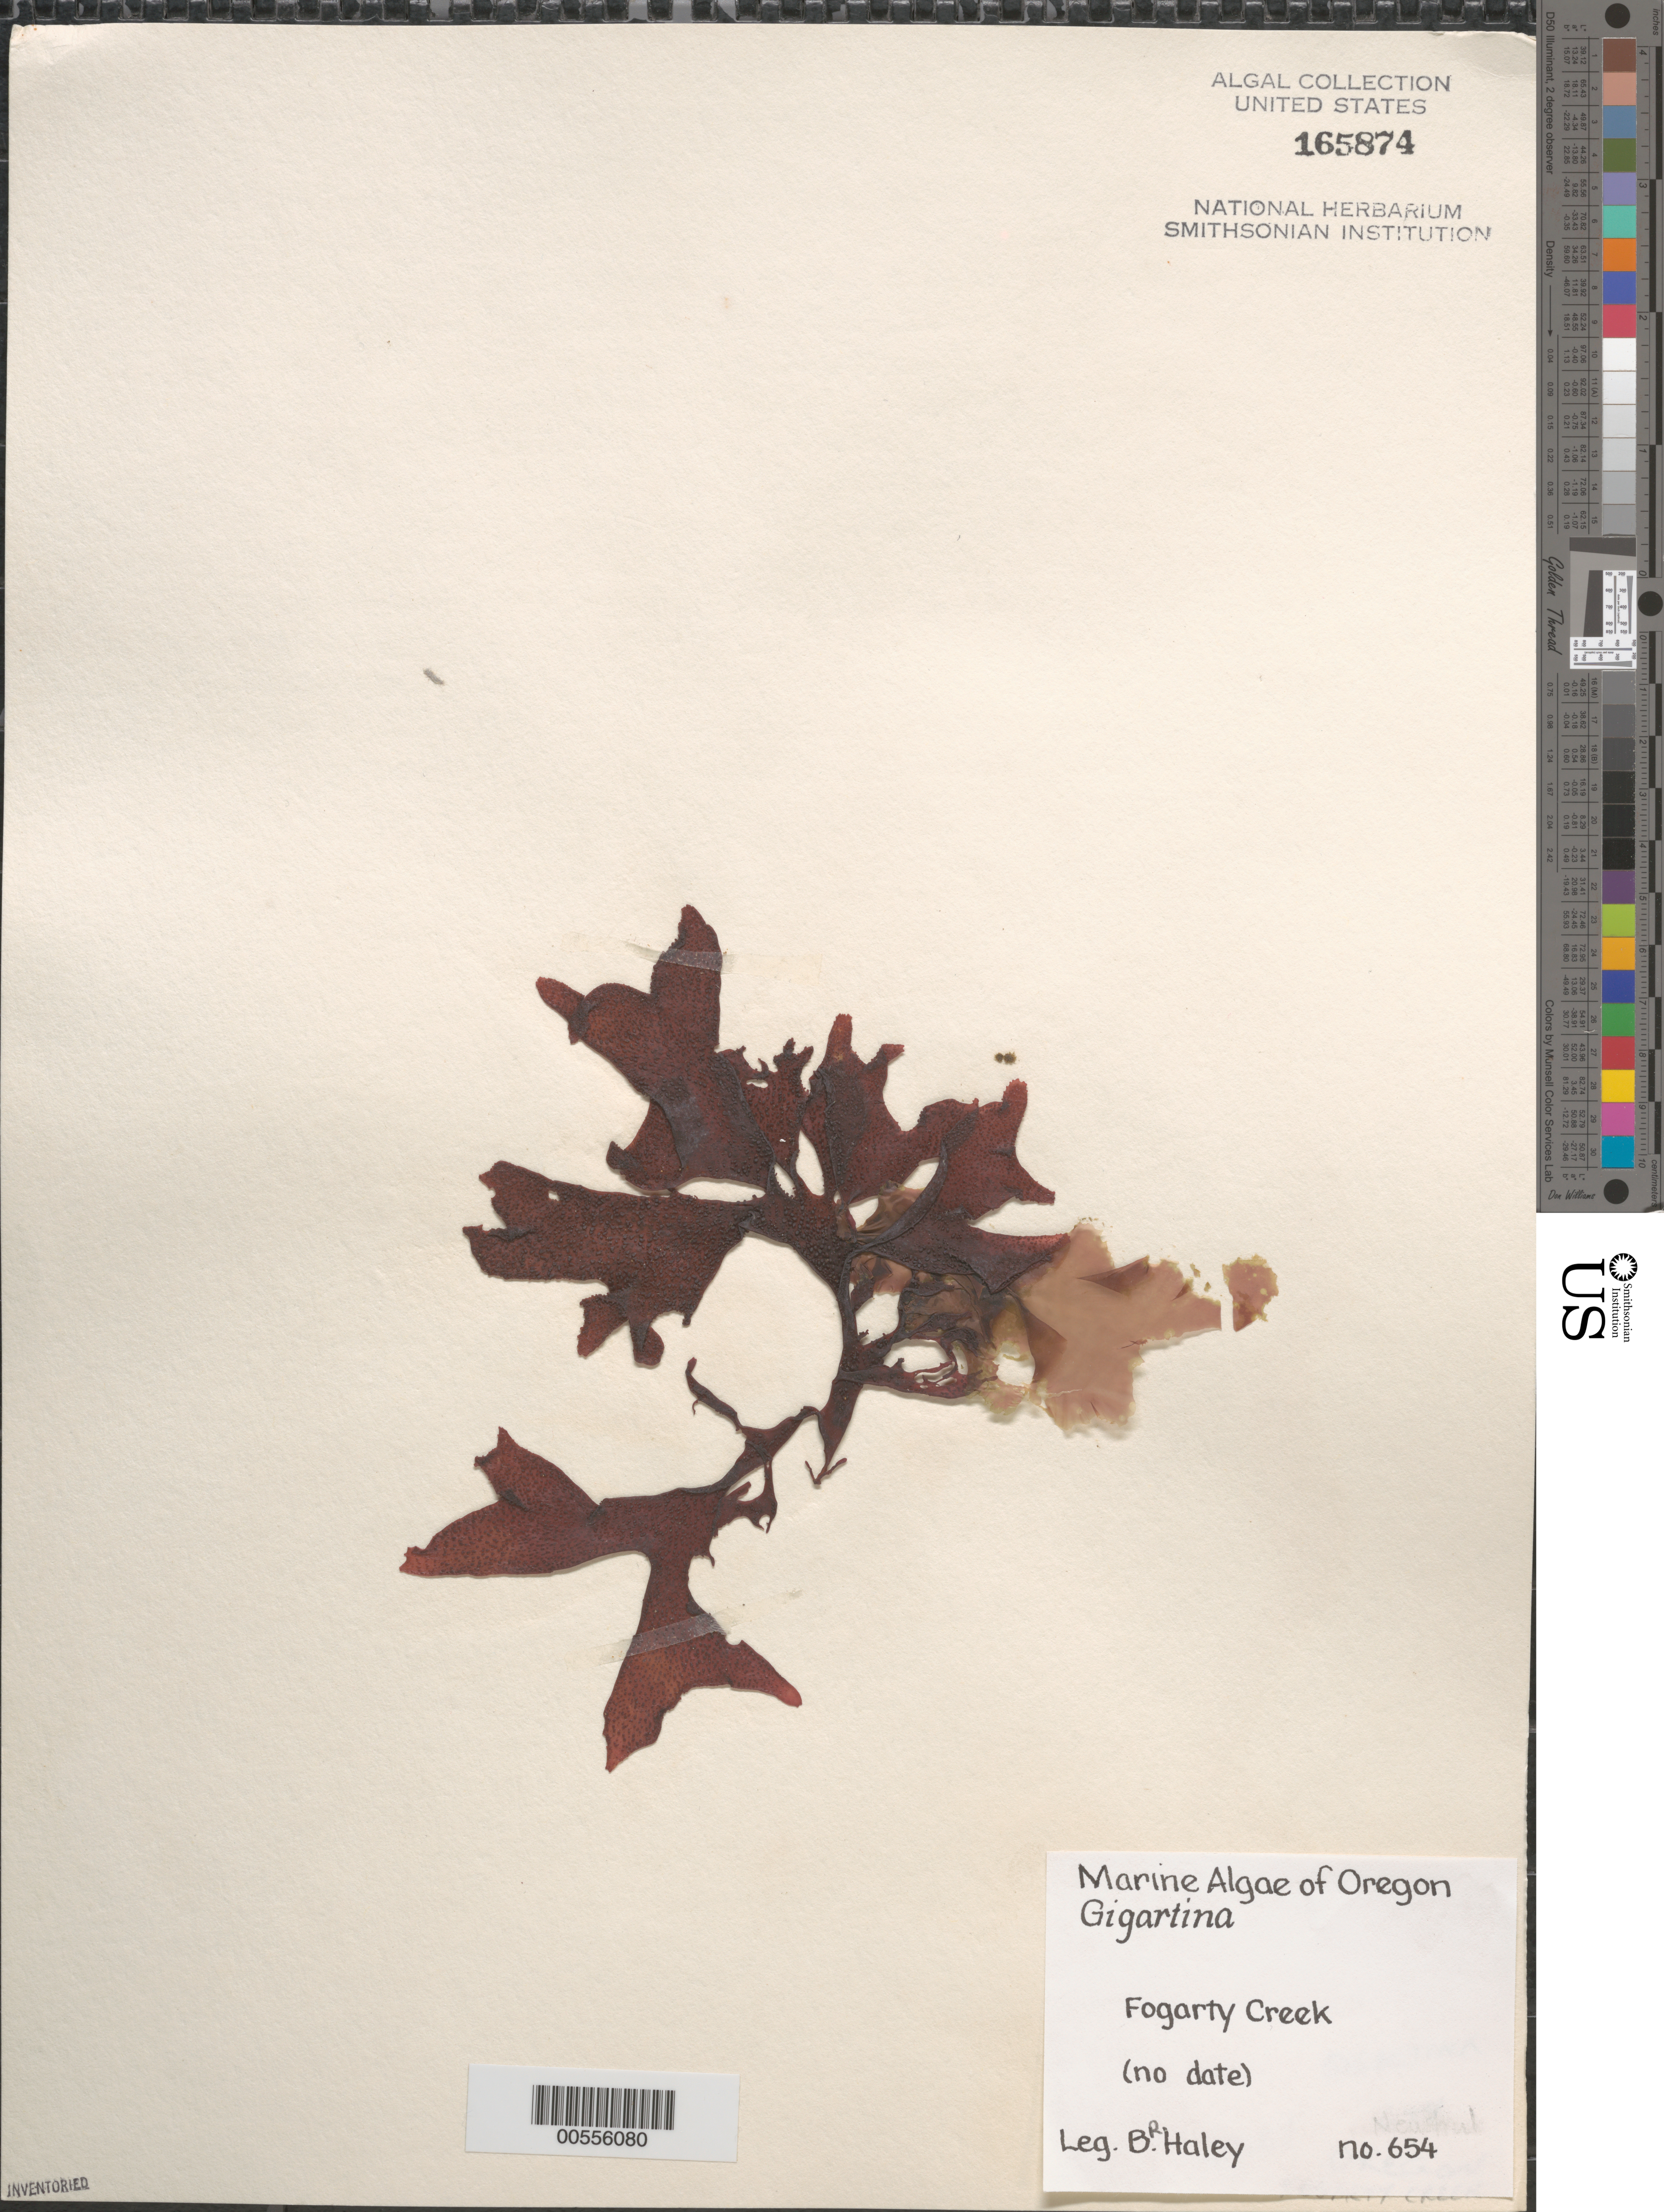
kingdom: Plantae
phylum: Rhodophyta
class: Florideophyceae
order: Gigartinales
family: Gigartinaceae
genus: Gigartina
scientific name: Gigartina sp.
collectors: B. Haley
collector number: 654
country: United States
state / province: Oregon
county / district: Lincoln County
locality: Fogarty Creek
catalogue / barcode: US 165874